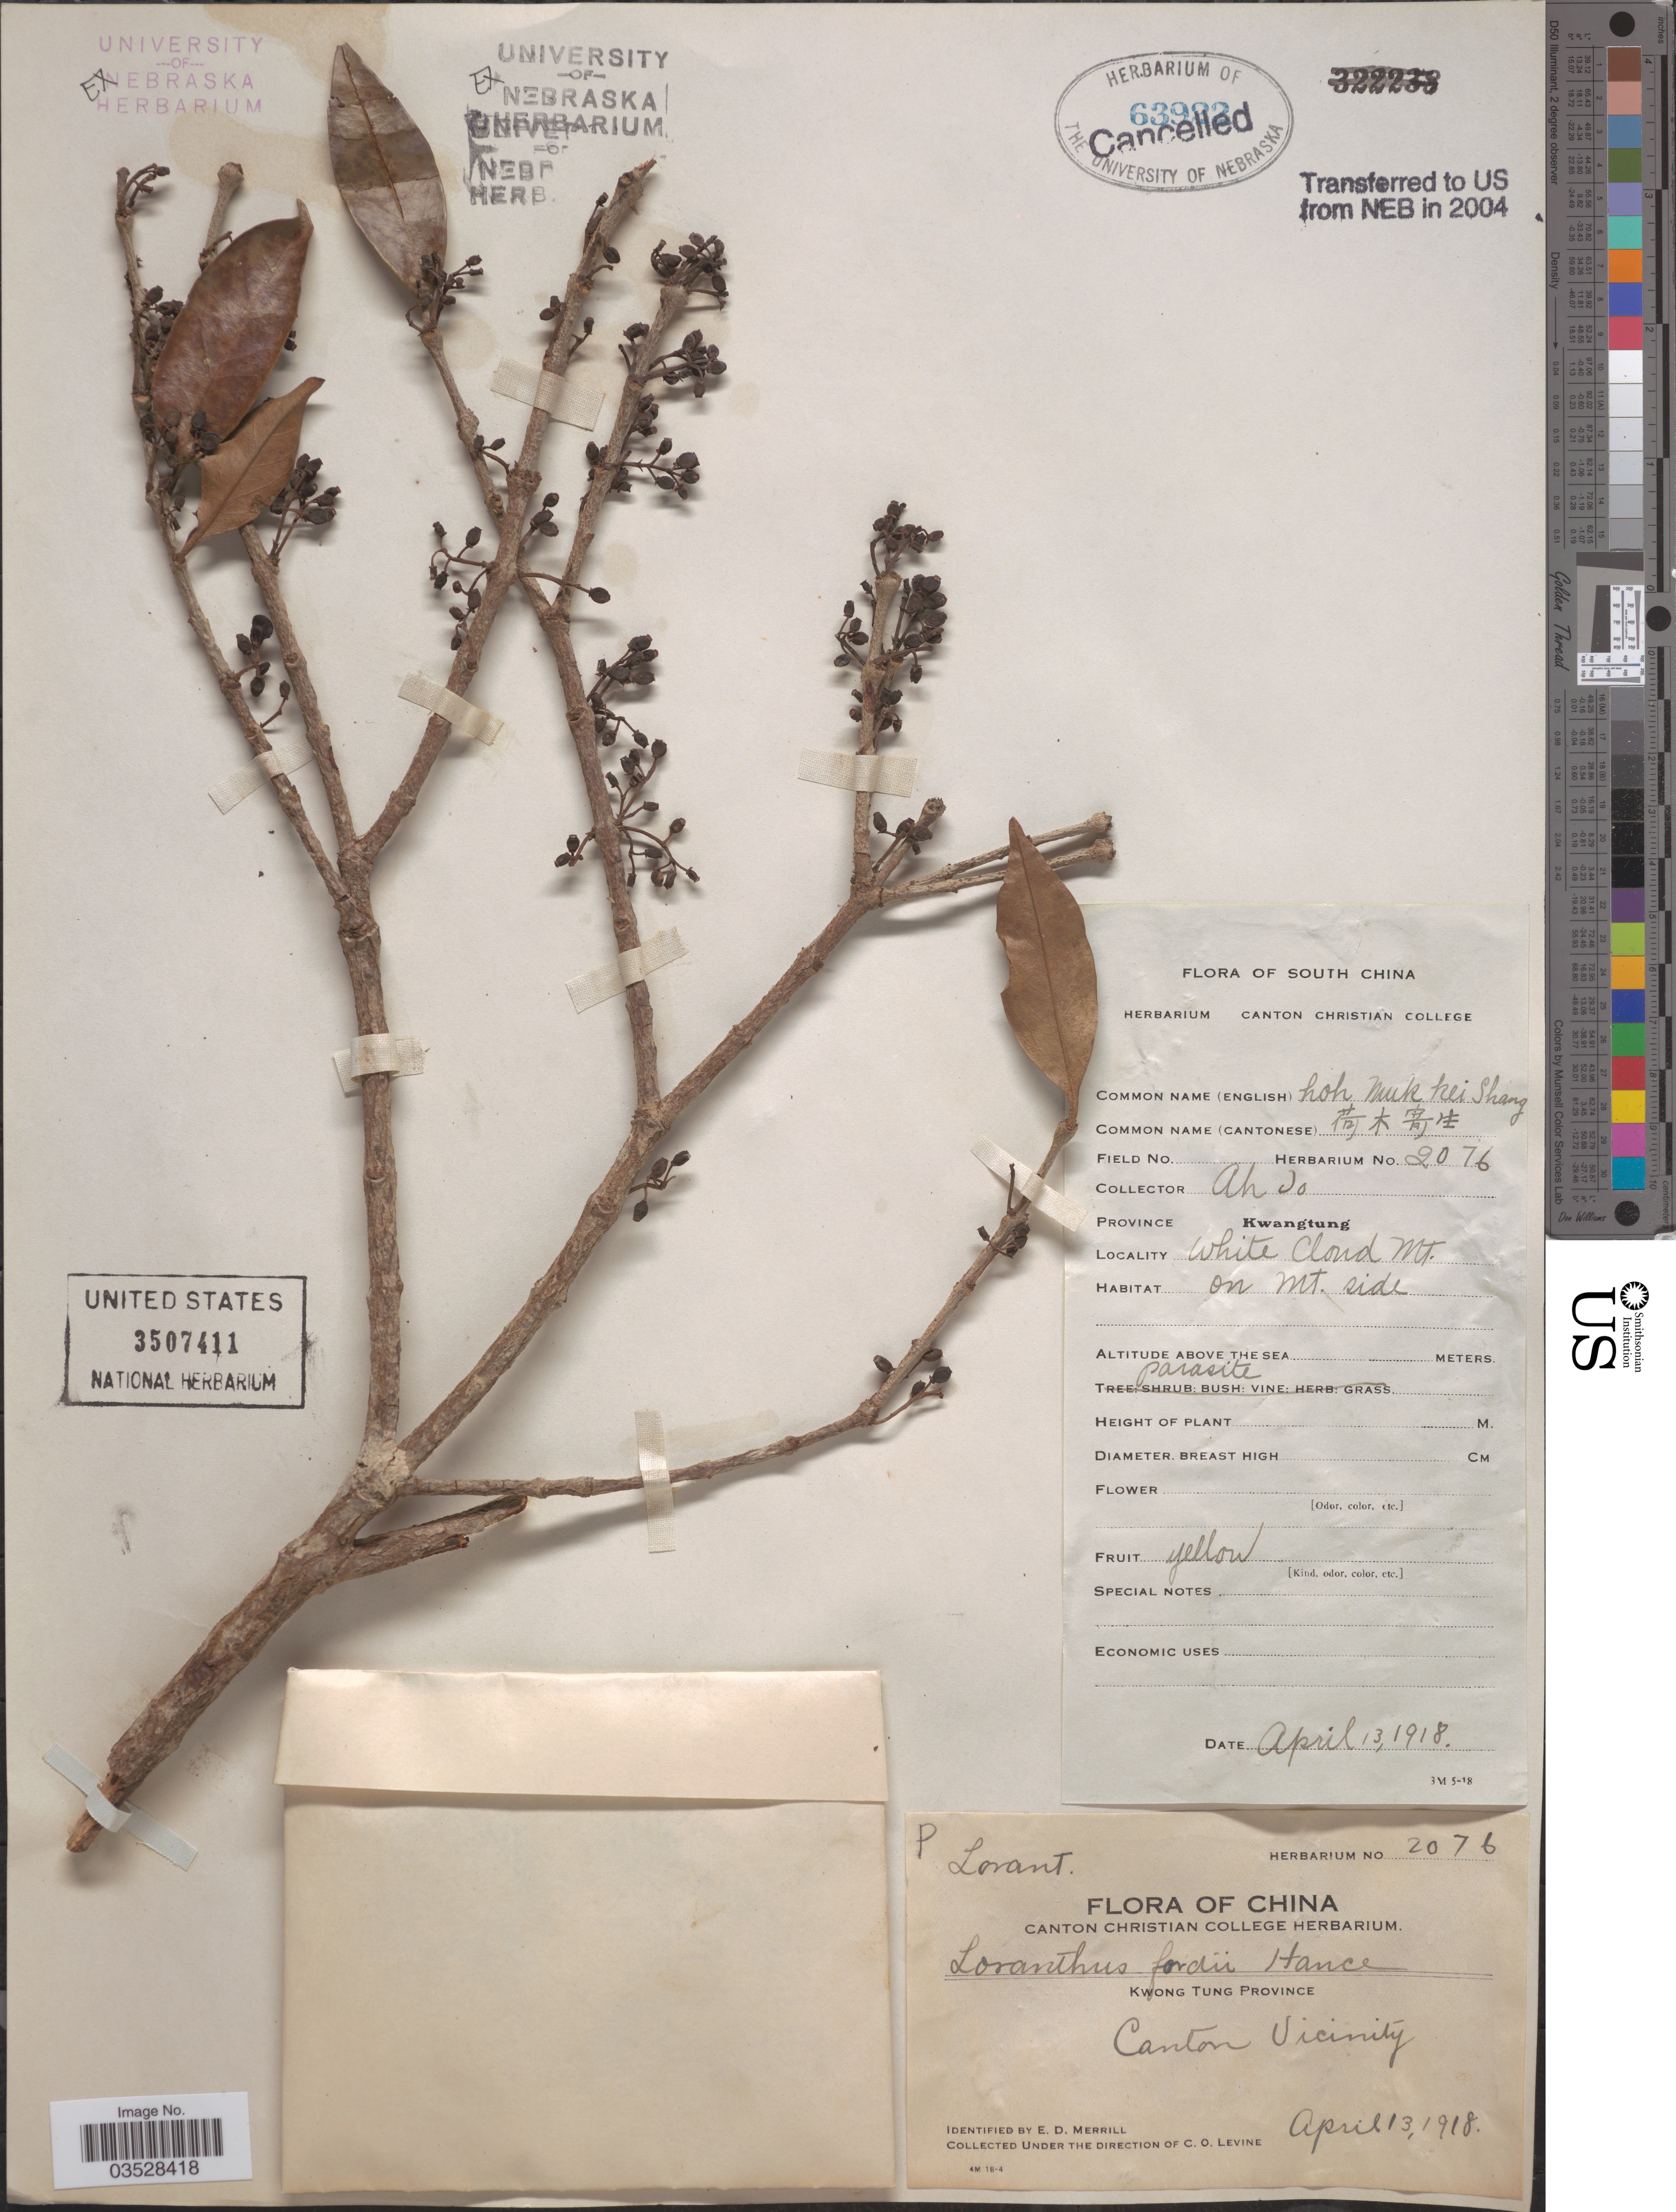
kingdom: Plantae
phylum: Tracheophyta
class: Magnoliopsida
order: Santalales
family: Loranthaceae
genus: Loranthus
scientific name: Loranthus fordii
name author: Hance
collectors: Ah To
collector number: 2076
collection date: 1918-04-13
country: China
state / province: Guangdong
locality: South China. Province Kwangtung. White Cloud Mt. On mt. side. Canton Vicinity.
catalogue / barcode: US 3507411